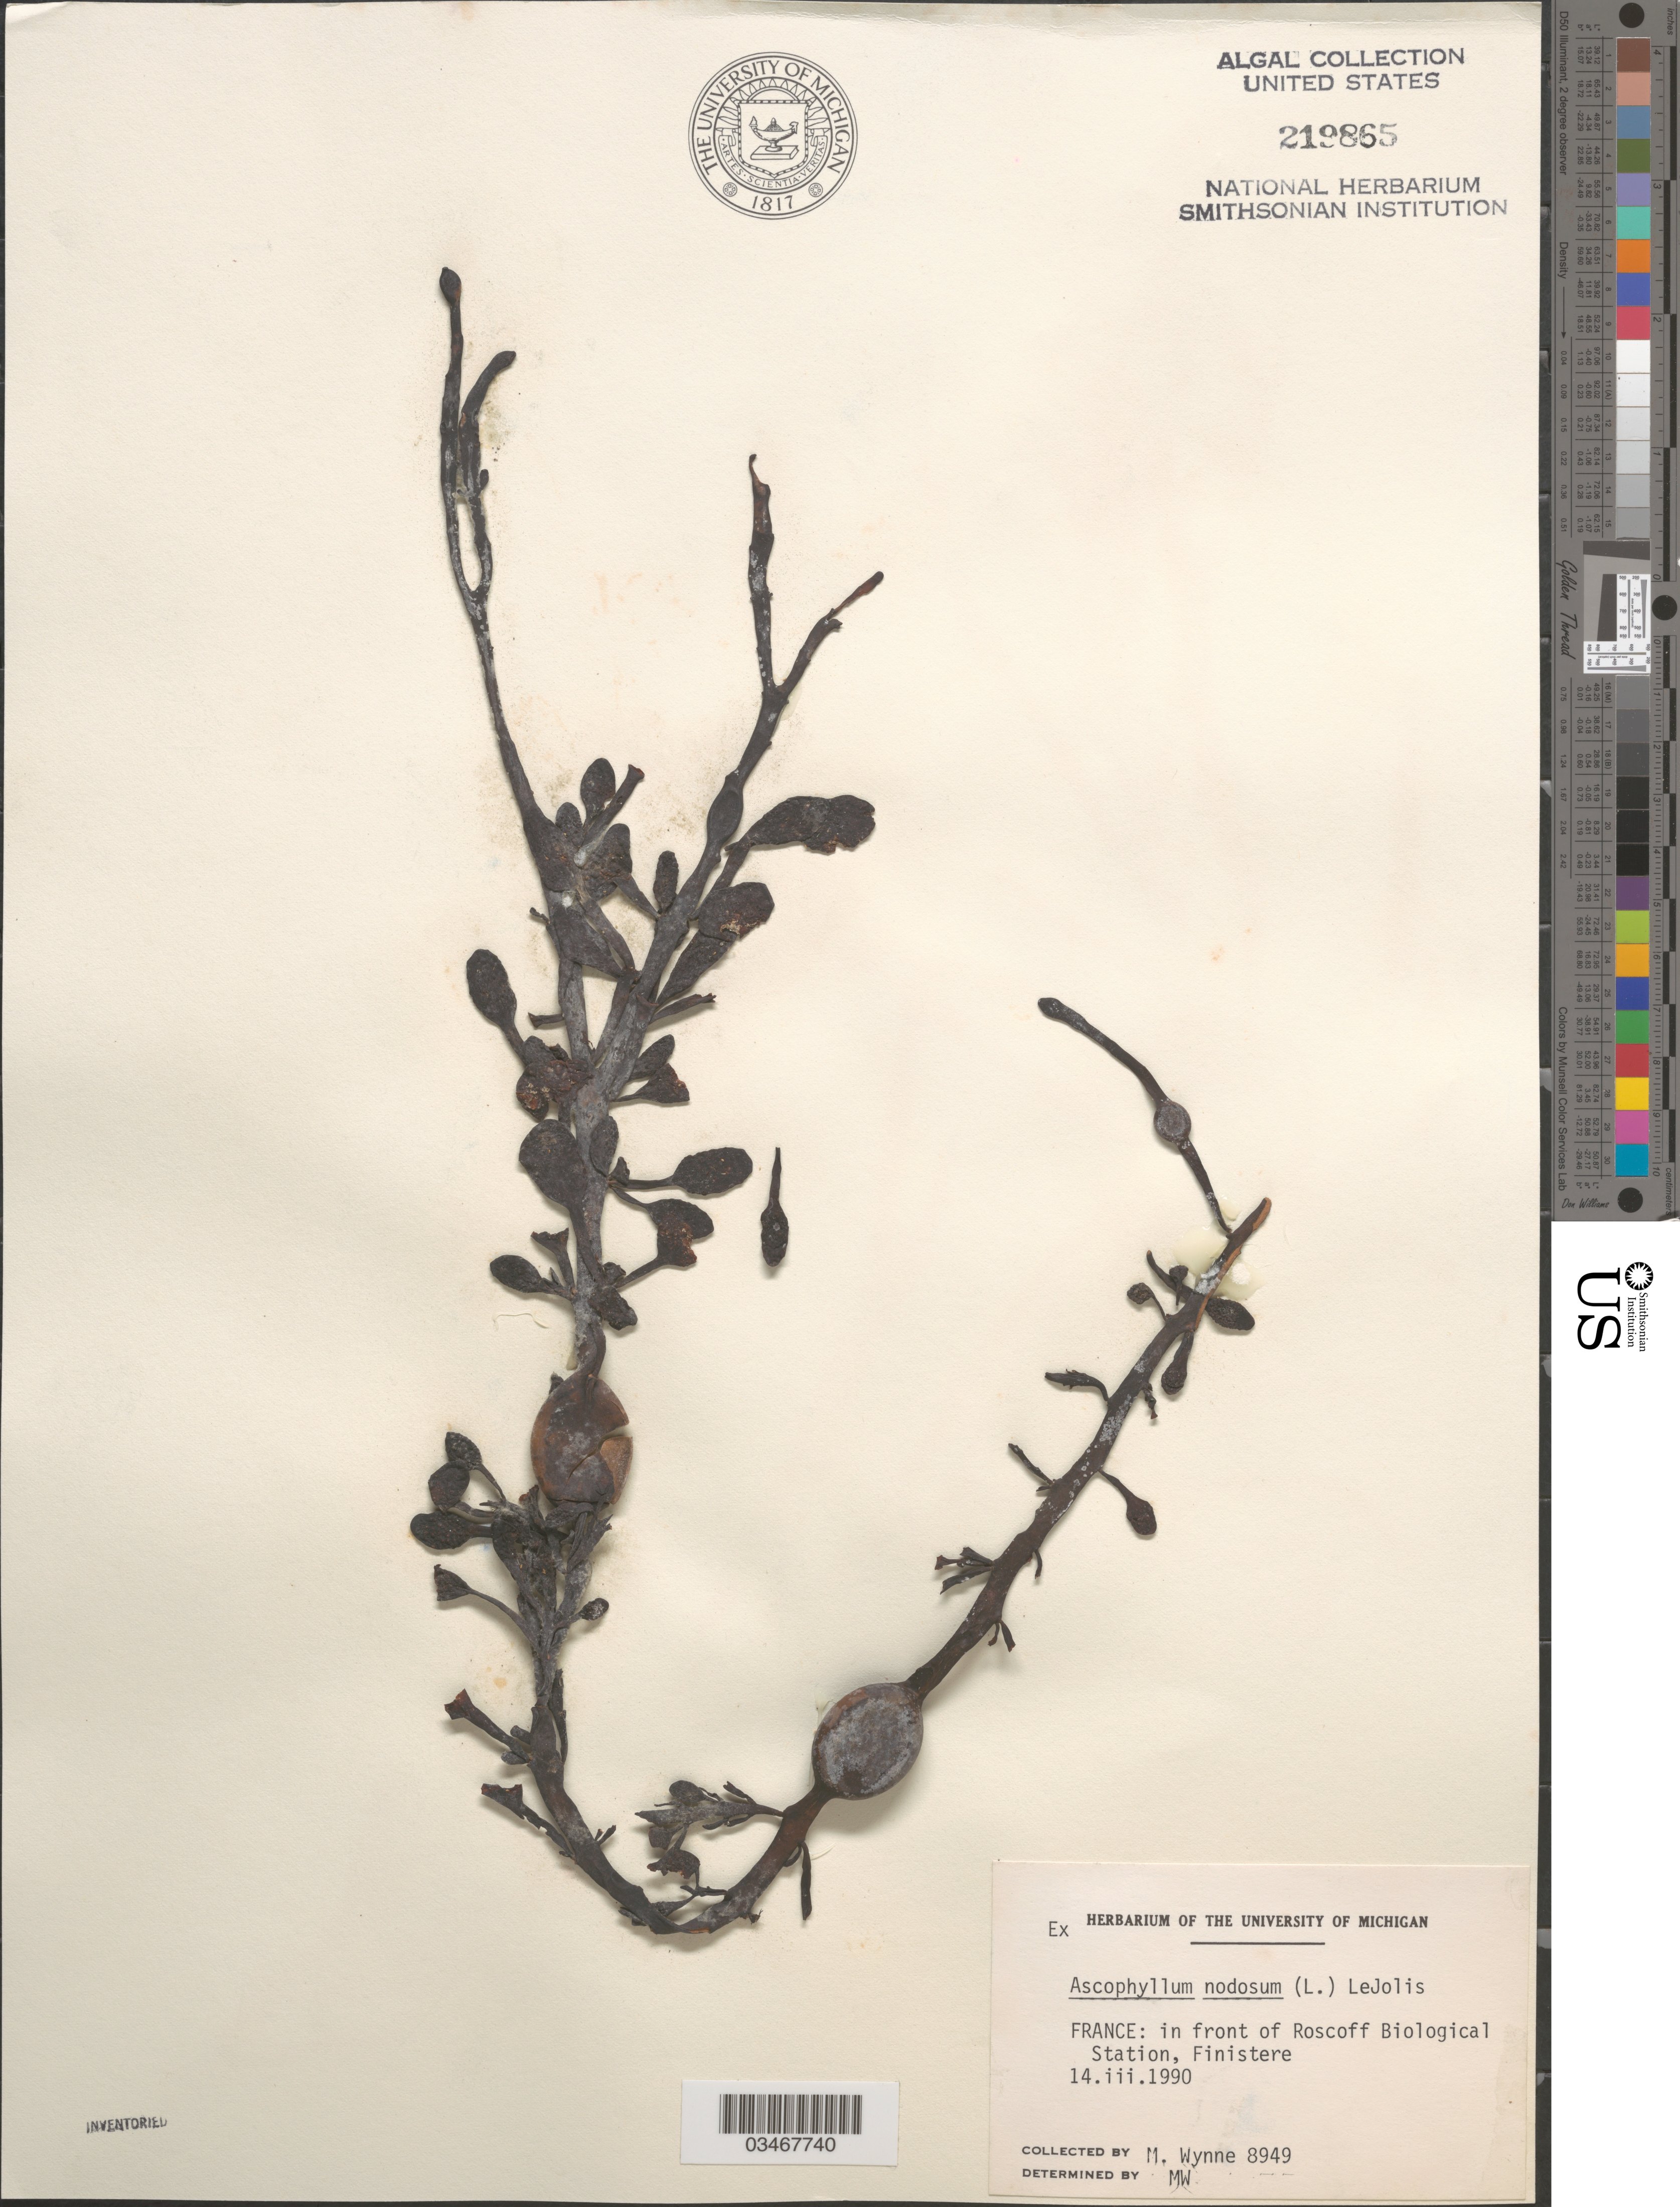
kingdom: Chromista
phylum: Ochrophyta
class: Phaeophyceae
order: Fucales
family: Fucaceae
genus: Ascophyllum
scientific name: Ascophyllum nodosum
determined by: Wynne, M. J.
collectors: M.J. Wynne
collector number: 8949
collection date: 1990-03-14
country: France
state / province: Bretagne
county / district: Finistère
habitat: In front of Roscoff Biological Station.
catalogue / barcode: US 219865